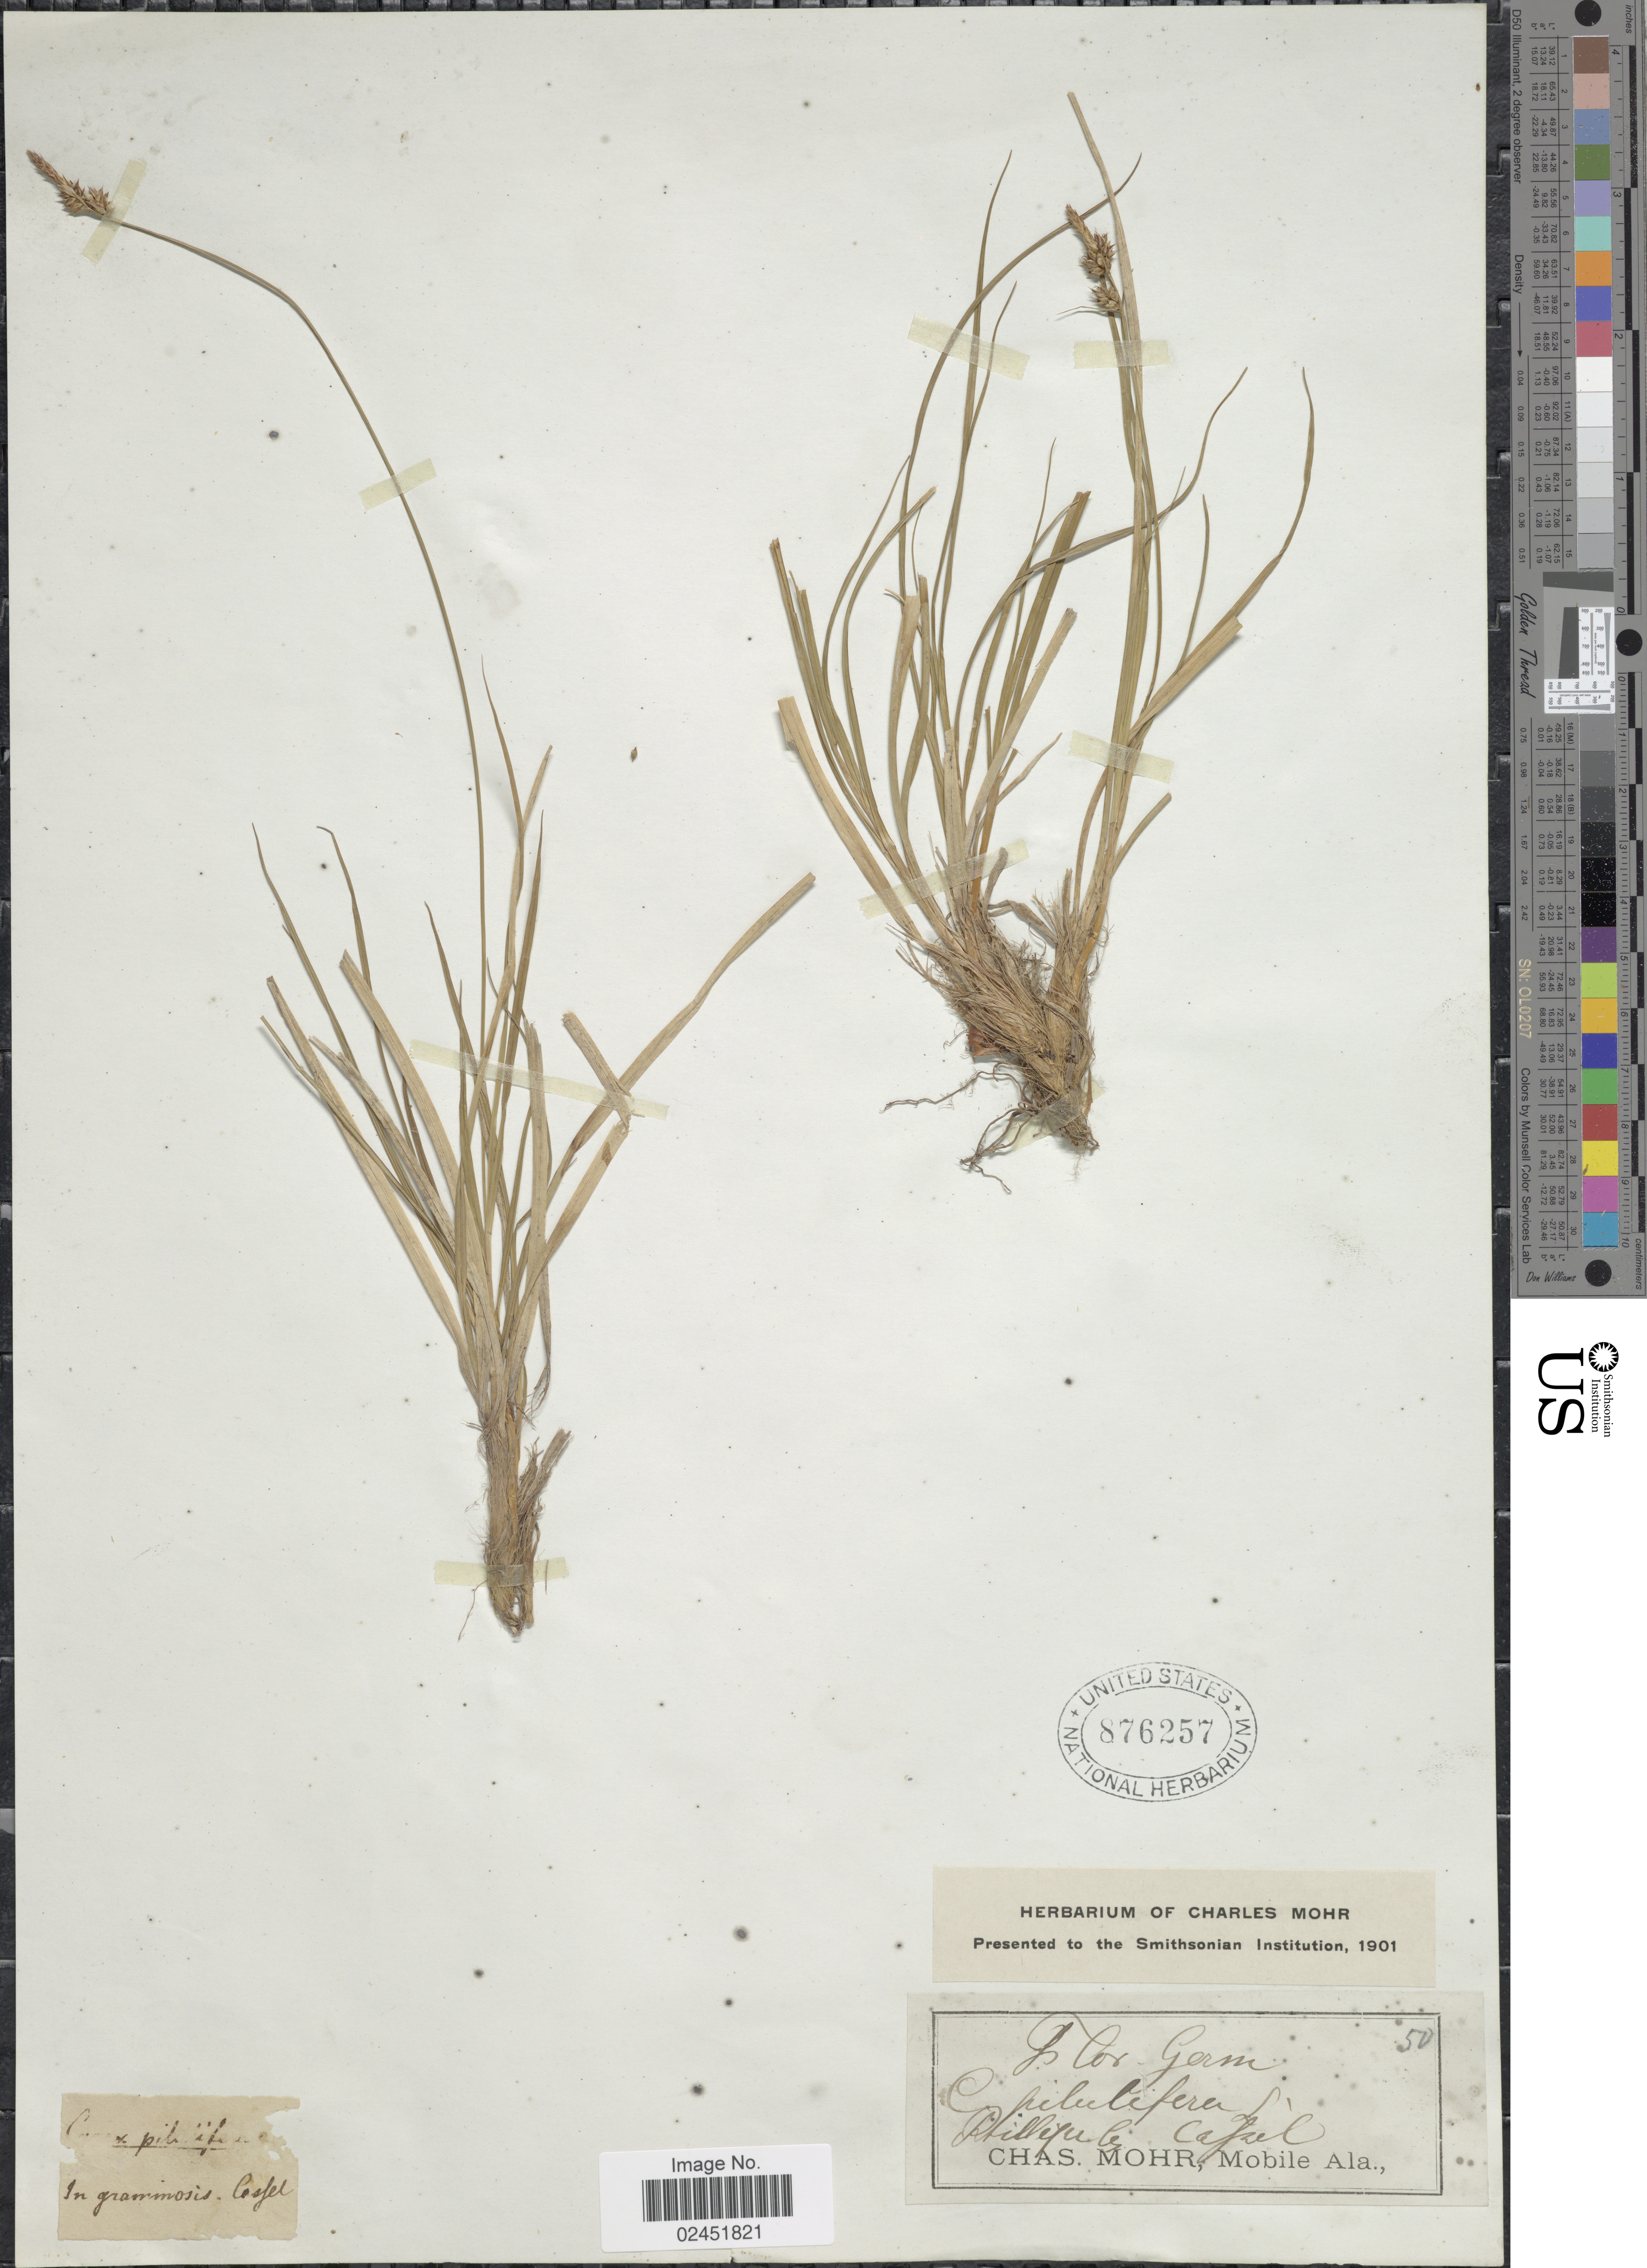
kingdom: Plantae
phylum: Tracheophyta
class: Liliopsida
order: Poales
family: Cyperaceae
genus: Carex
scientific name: Carex pilulifera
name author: L.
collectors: Mohr, C. T. (herbarium)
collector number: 50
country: Germany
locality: Germ. Pfillifer Ce. Capzel [interpreted]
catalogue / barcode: US 876257